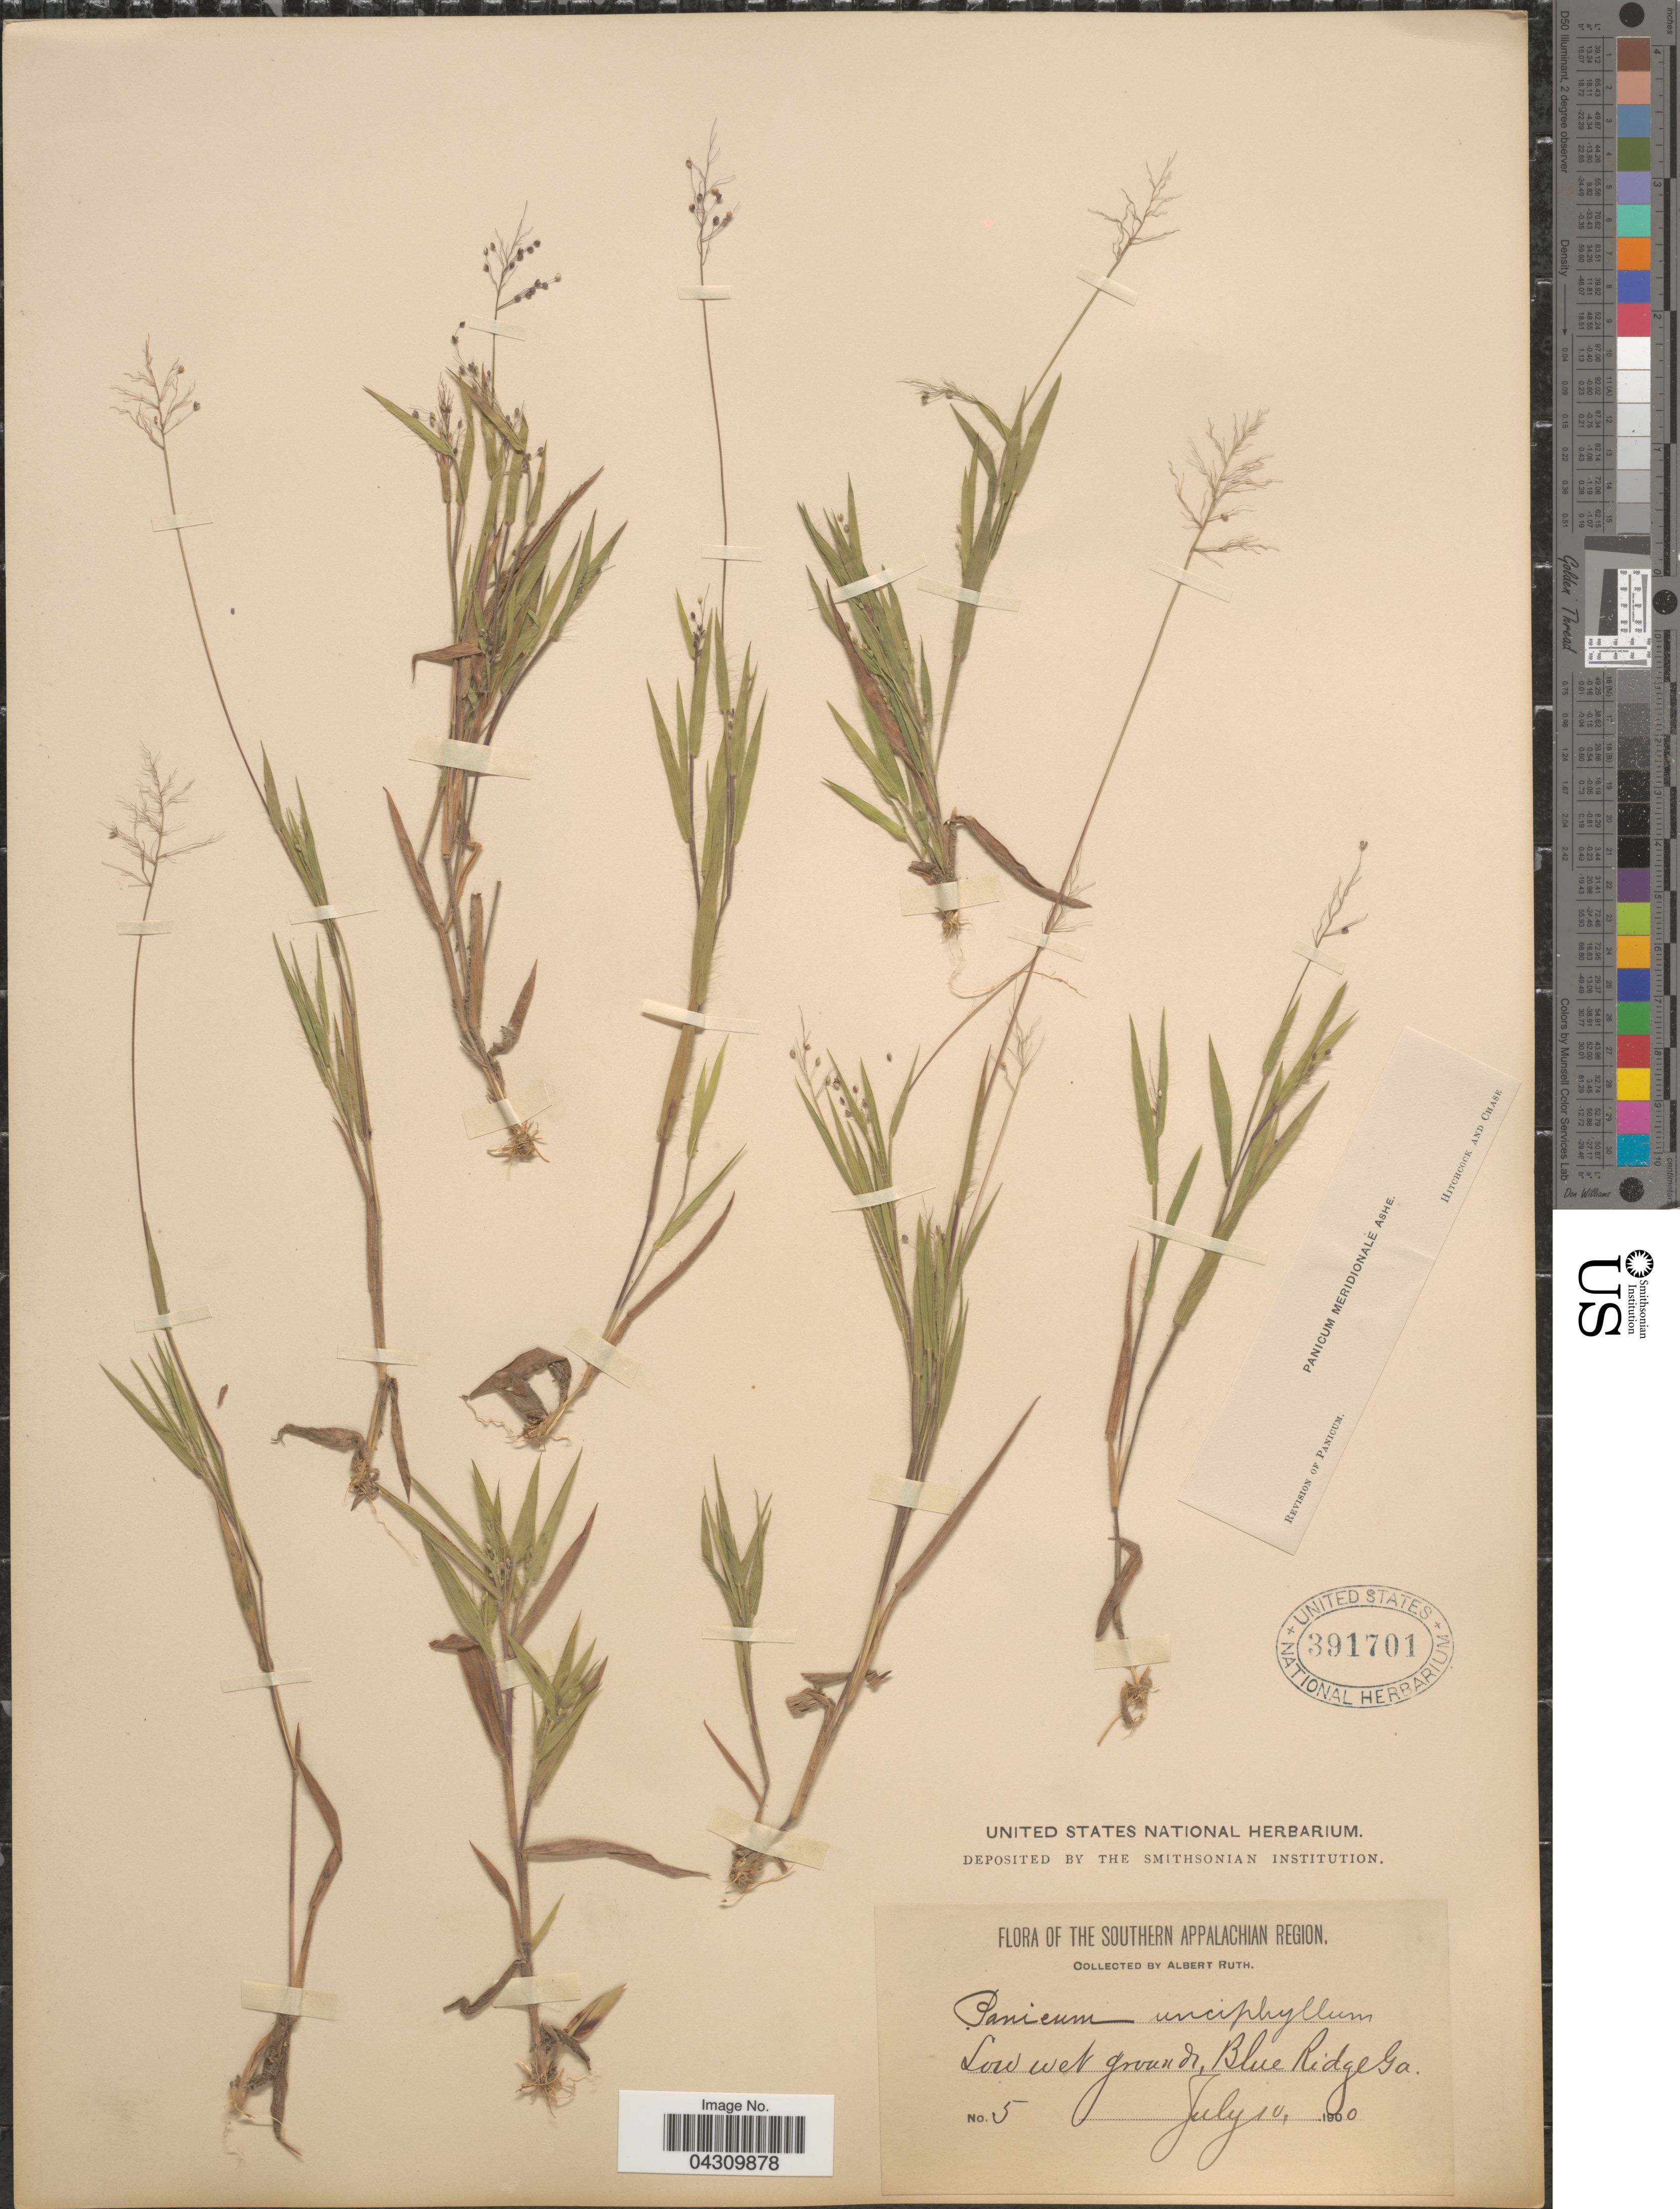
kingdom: Plantae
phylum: Tracheophyta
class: Liliopsida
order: Poales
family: Poaceae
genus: Dichanthelium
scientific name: Dichanthelium acuminatum var. acuminatum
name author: (Sw.) Gould & C.A. Clark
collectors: A. Ruth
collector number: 5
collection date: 1900-07-10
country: United States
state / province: Georgia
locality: The Southern Appalachian Region. Low wet grounds, Blue Ridge.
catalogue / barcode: US 391701